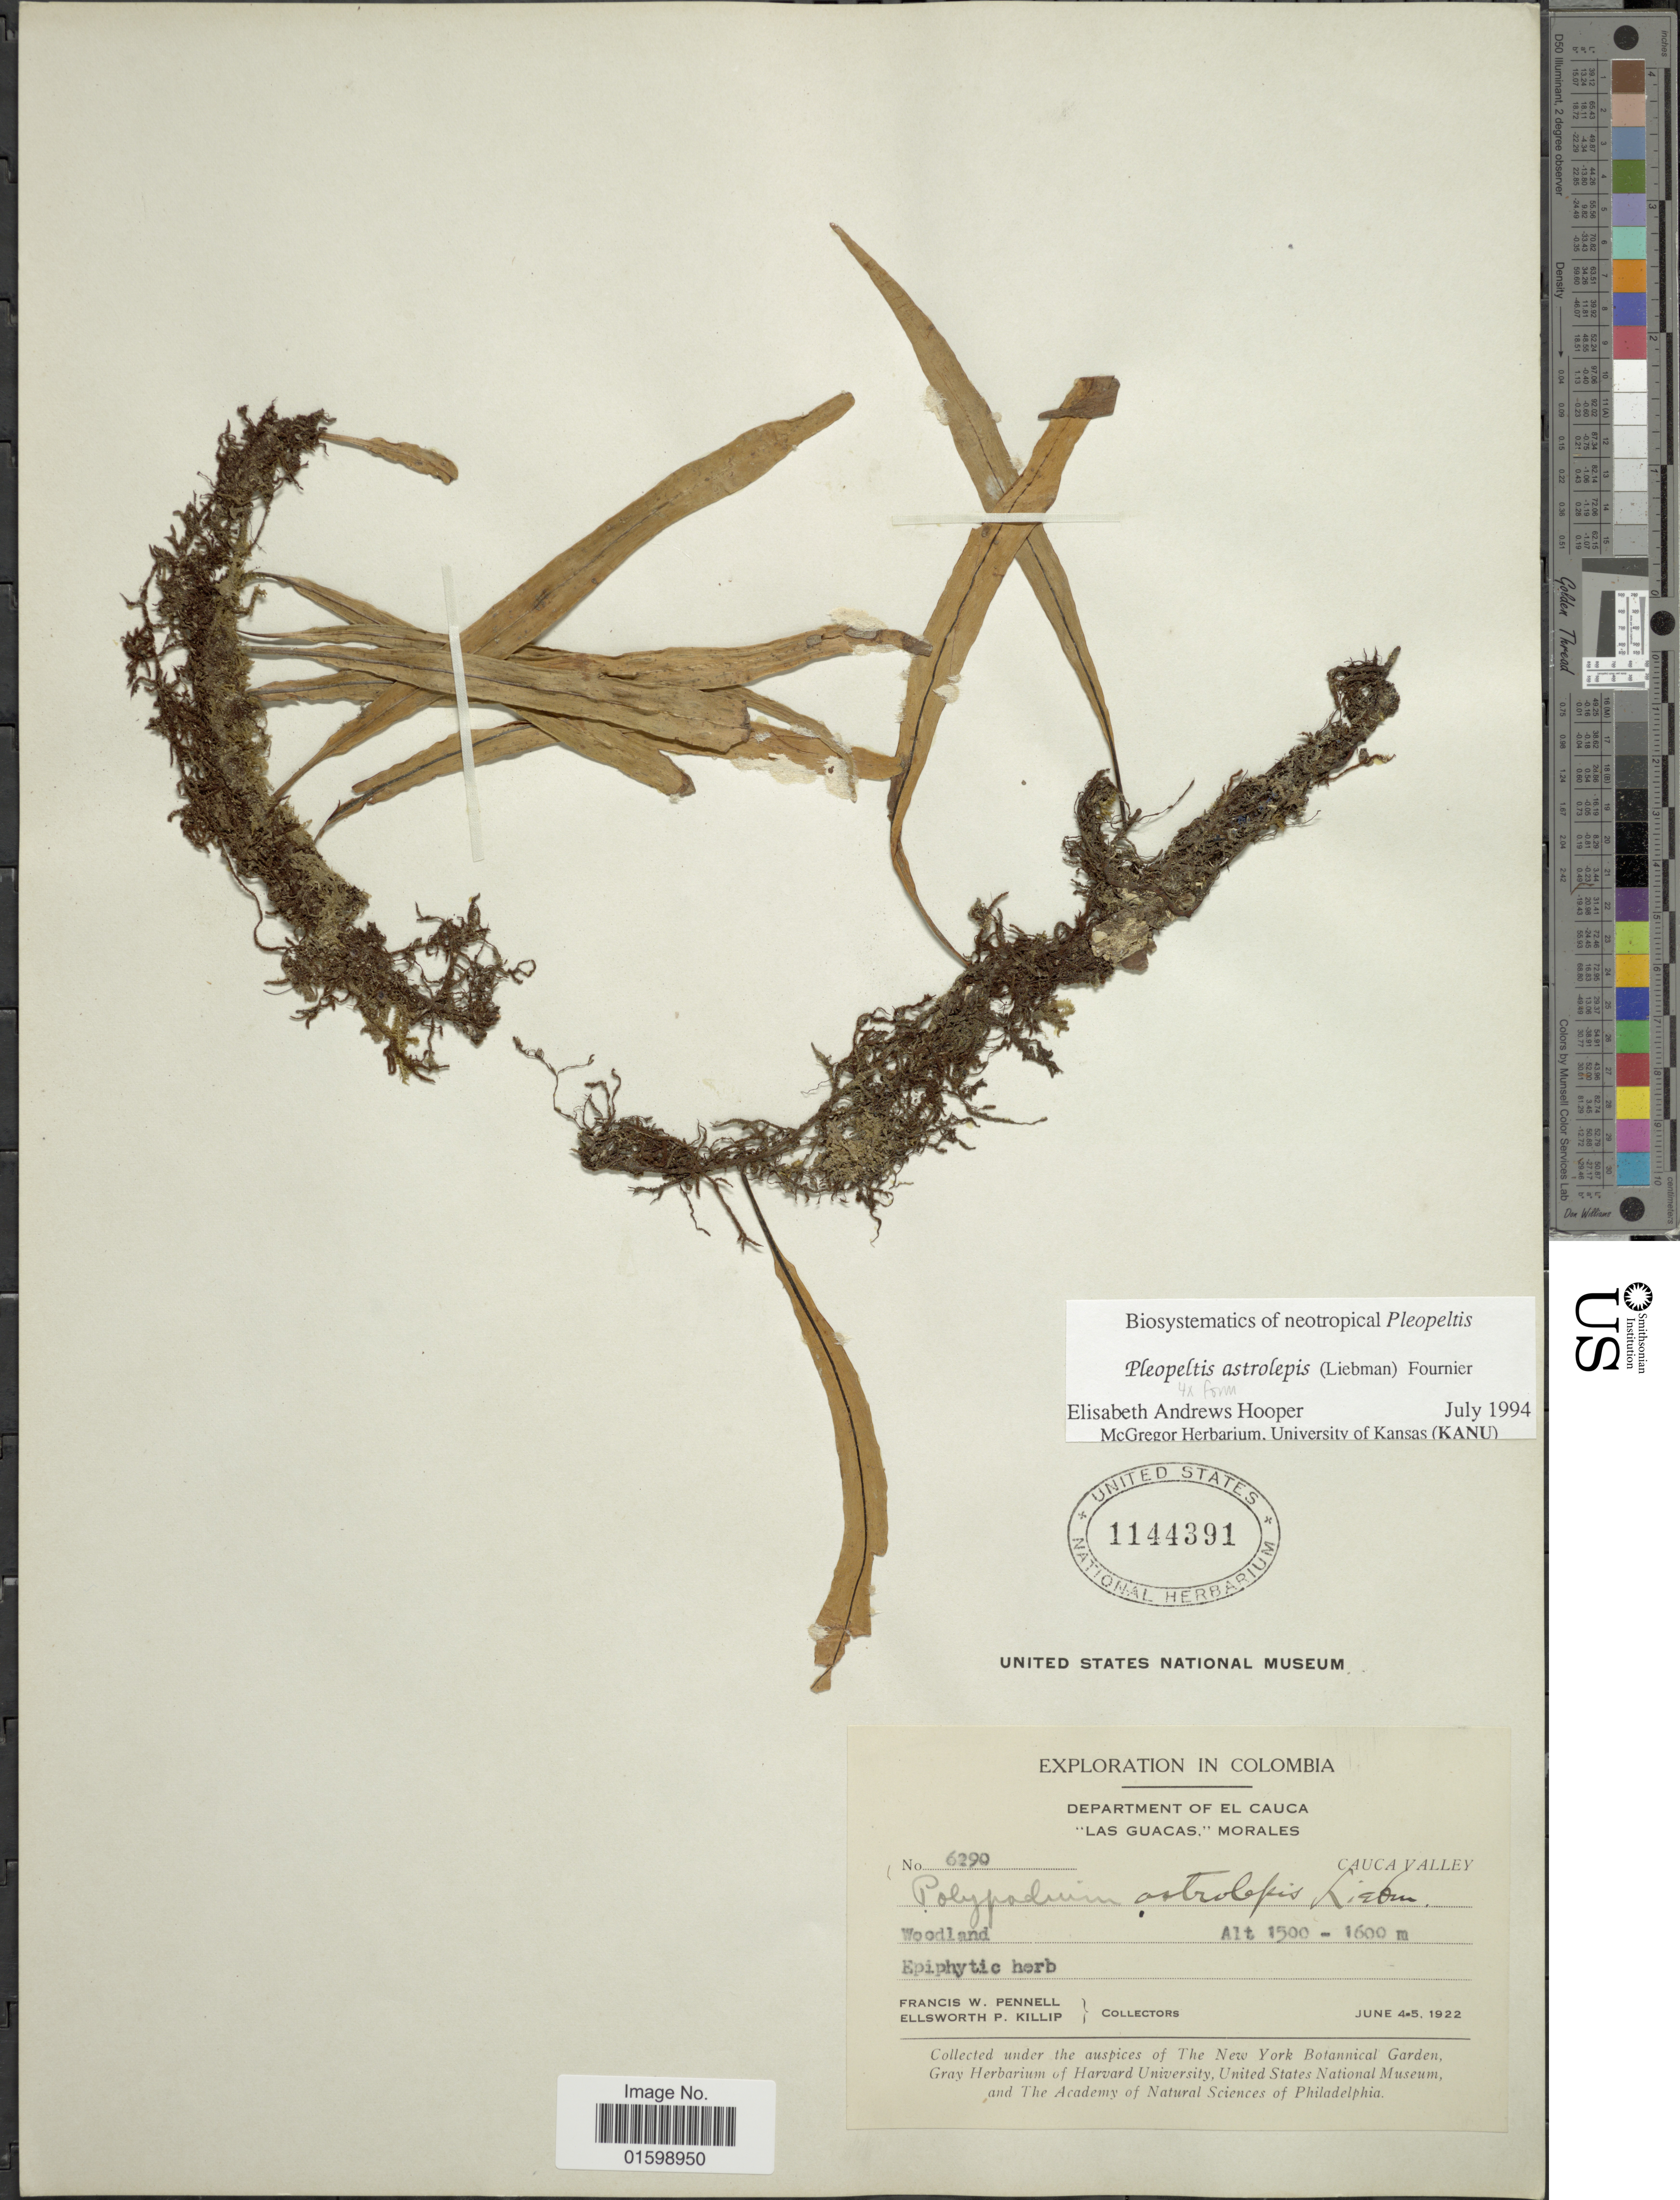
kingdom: Plantae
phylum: Tracheophyta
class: Polypodiopsida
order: Polypodiales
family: Polypodiaceae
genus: Pleopeltis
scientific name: Pleopeltis astrolepis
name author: (Liebm.) E. Fourn.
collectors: F. W. Pennell & E. P. Killip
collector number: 6290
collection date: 1922-06-04/1922-06-05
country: Colombia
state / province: Cauca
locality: Department of El Cauca, "Las Guacas," Morales, Cauca Valley, woodland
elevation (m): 1500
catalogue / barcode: US 1144391